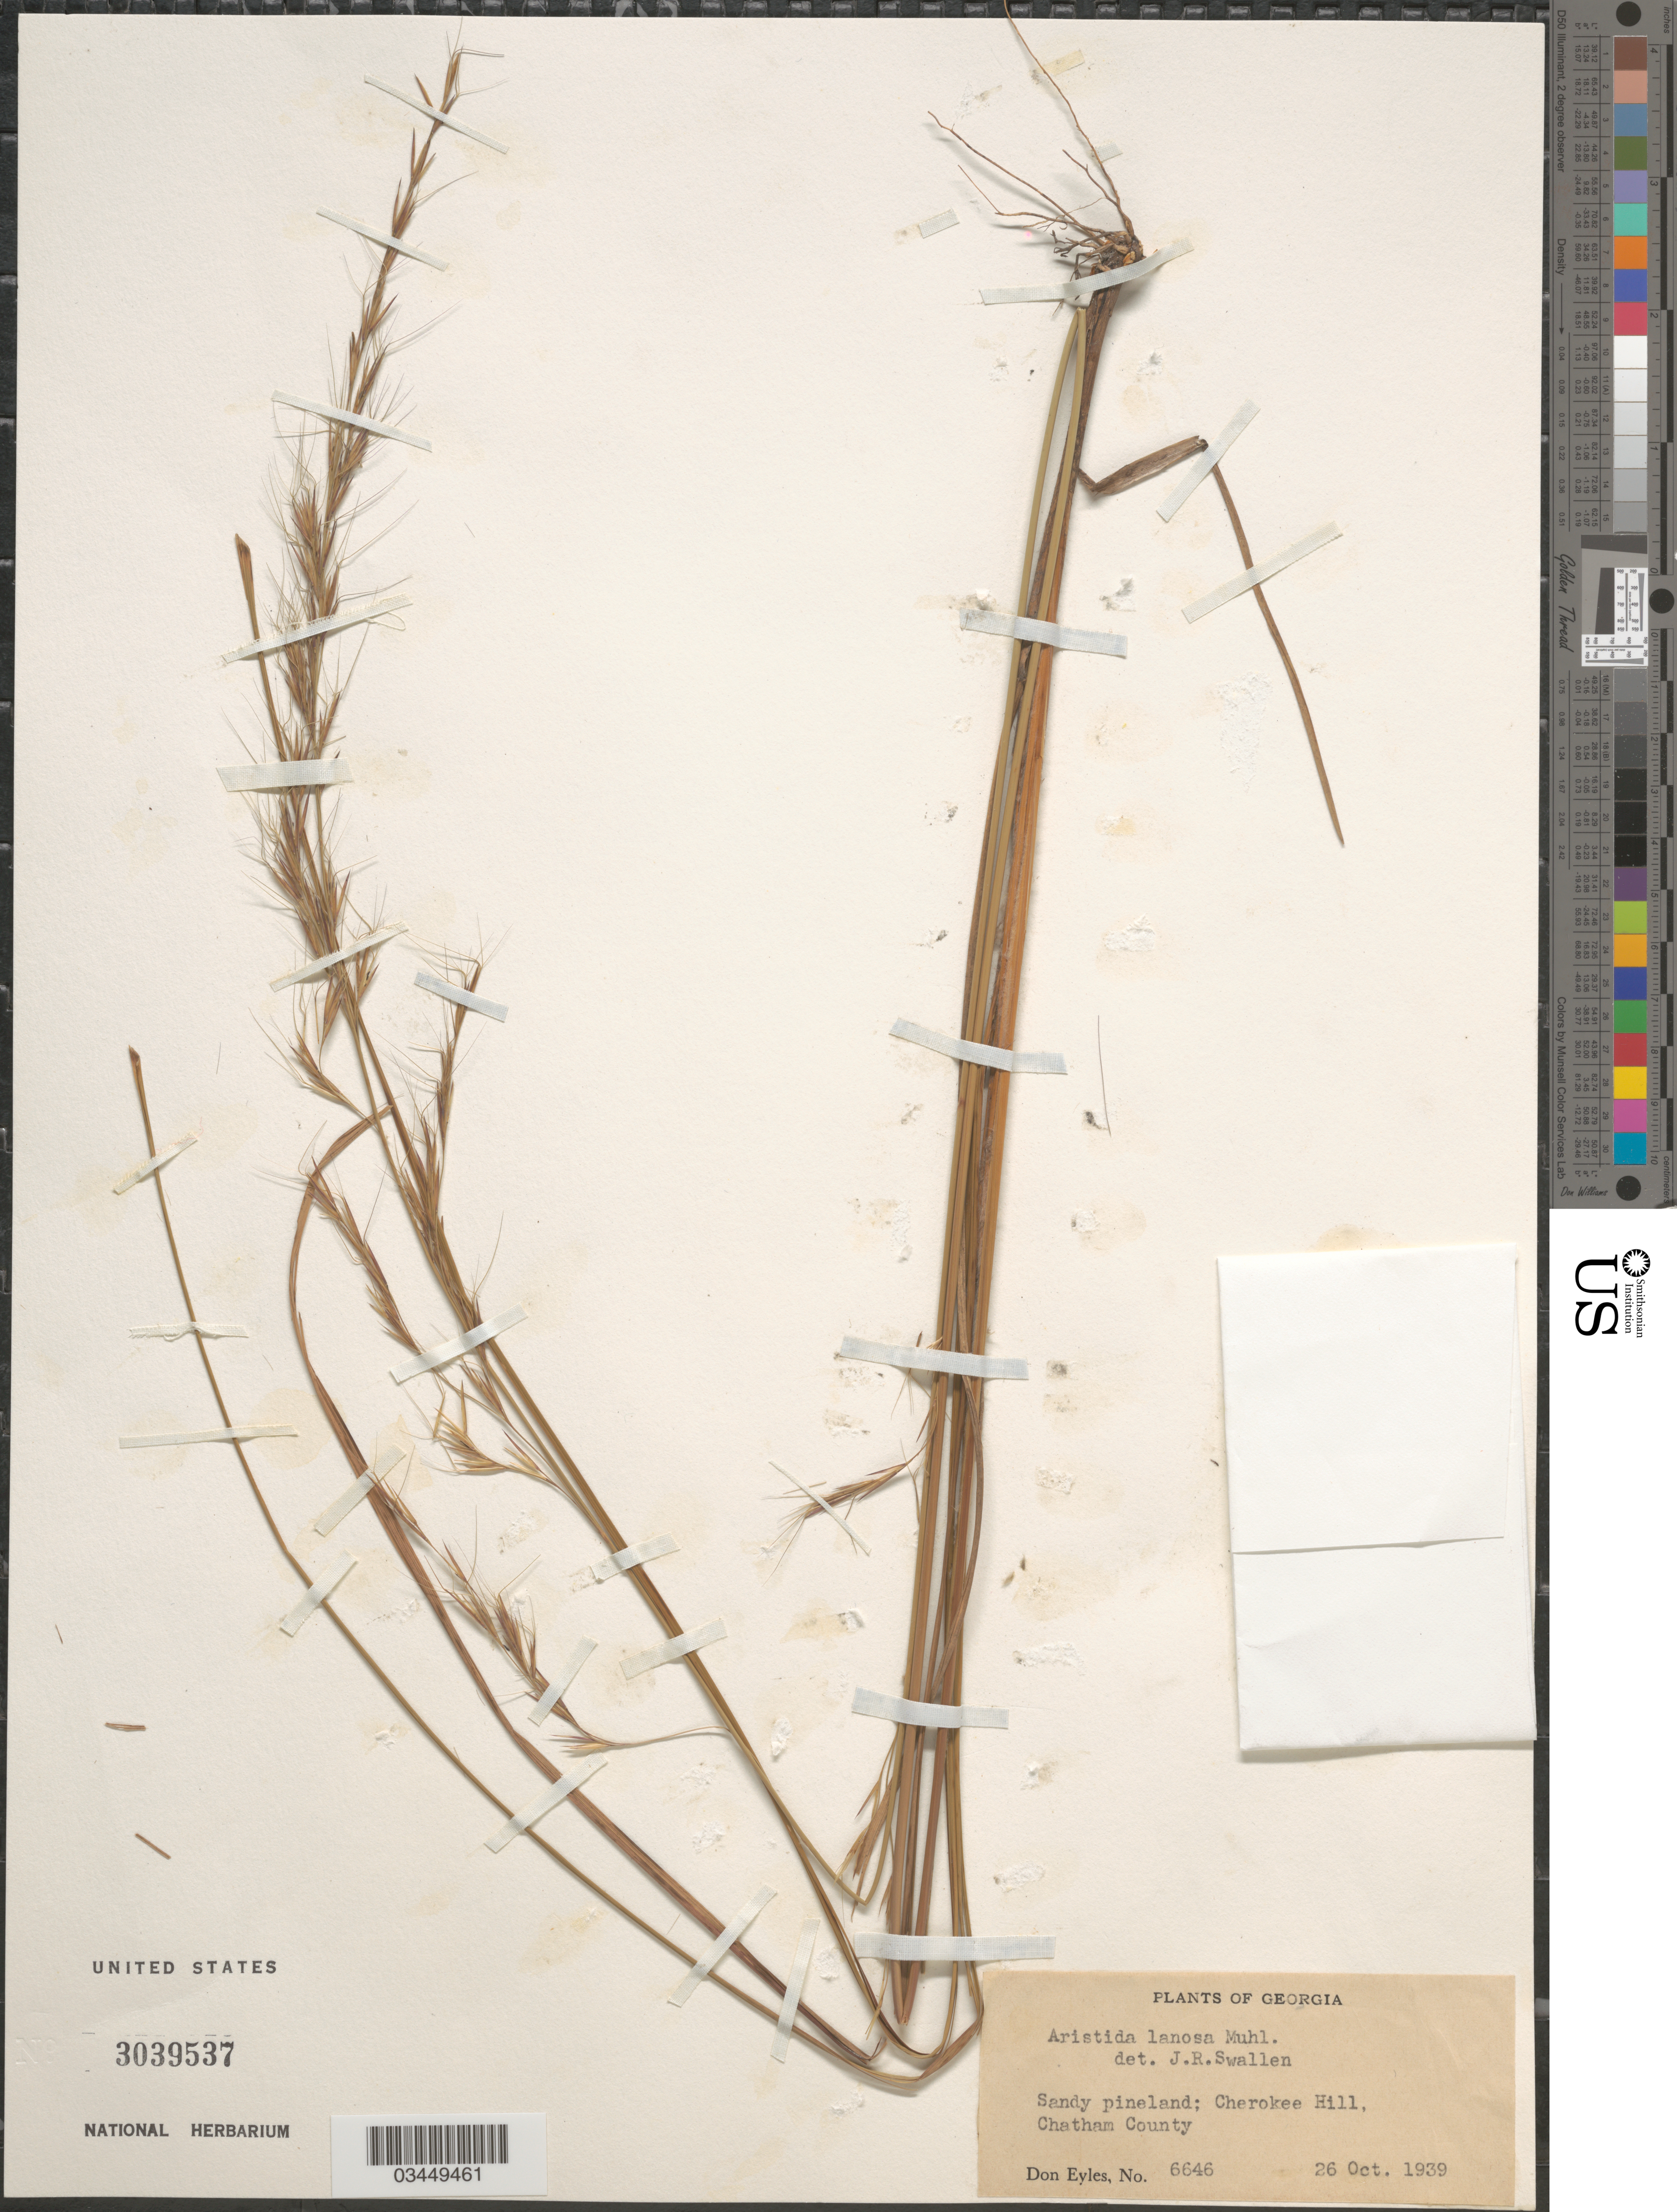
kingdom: Plantae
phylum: Tracheophyta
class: Liliopsida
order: Poales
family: Poaceae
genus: Aristida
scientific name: Aristida lanosa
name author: Muhl.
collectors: D. Eyles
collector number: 6646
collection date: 1939-10-26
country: United States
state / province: Georgia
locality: Sandy pineland; Cherokee Hill, Chatham County.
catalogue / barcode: US 3039537